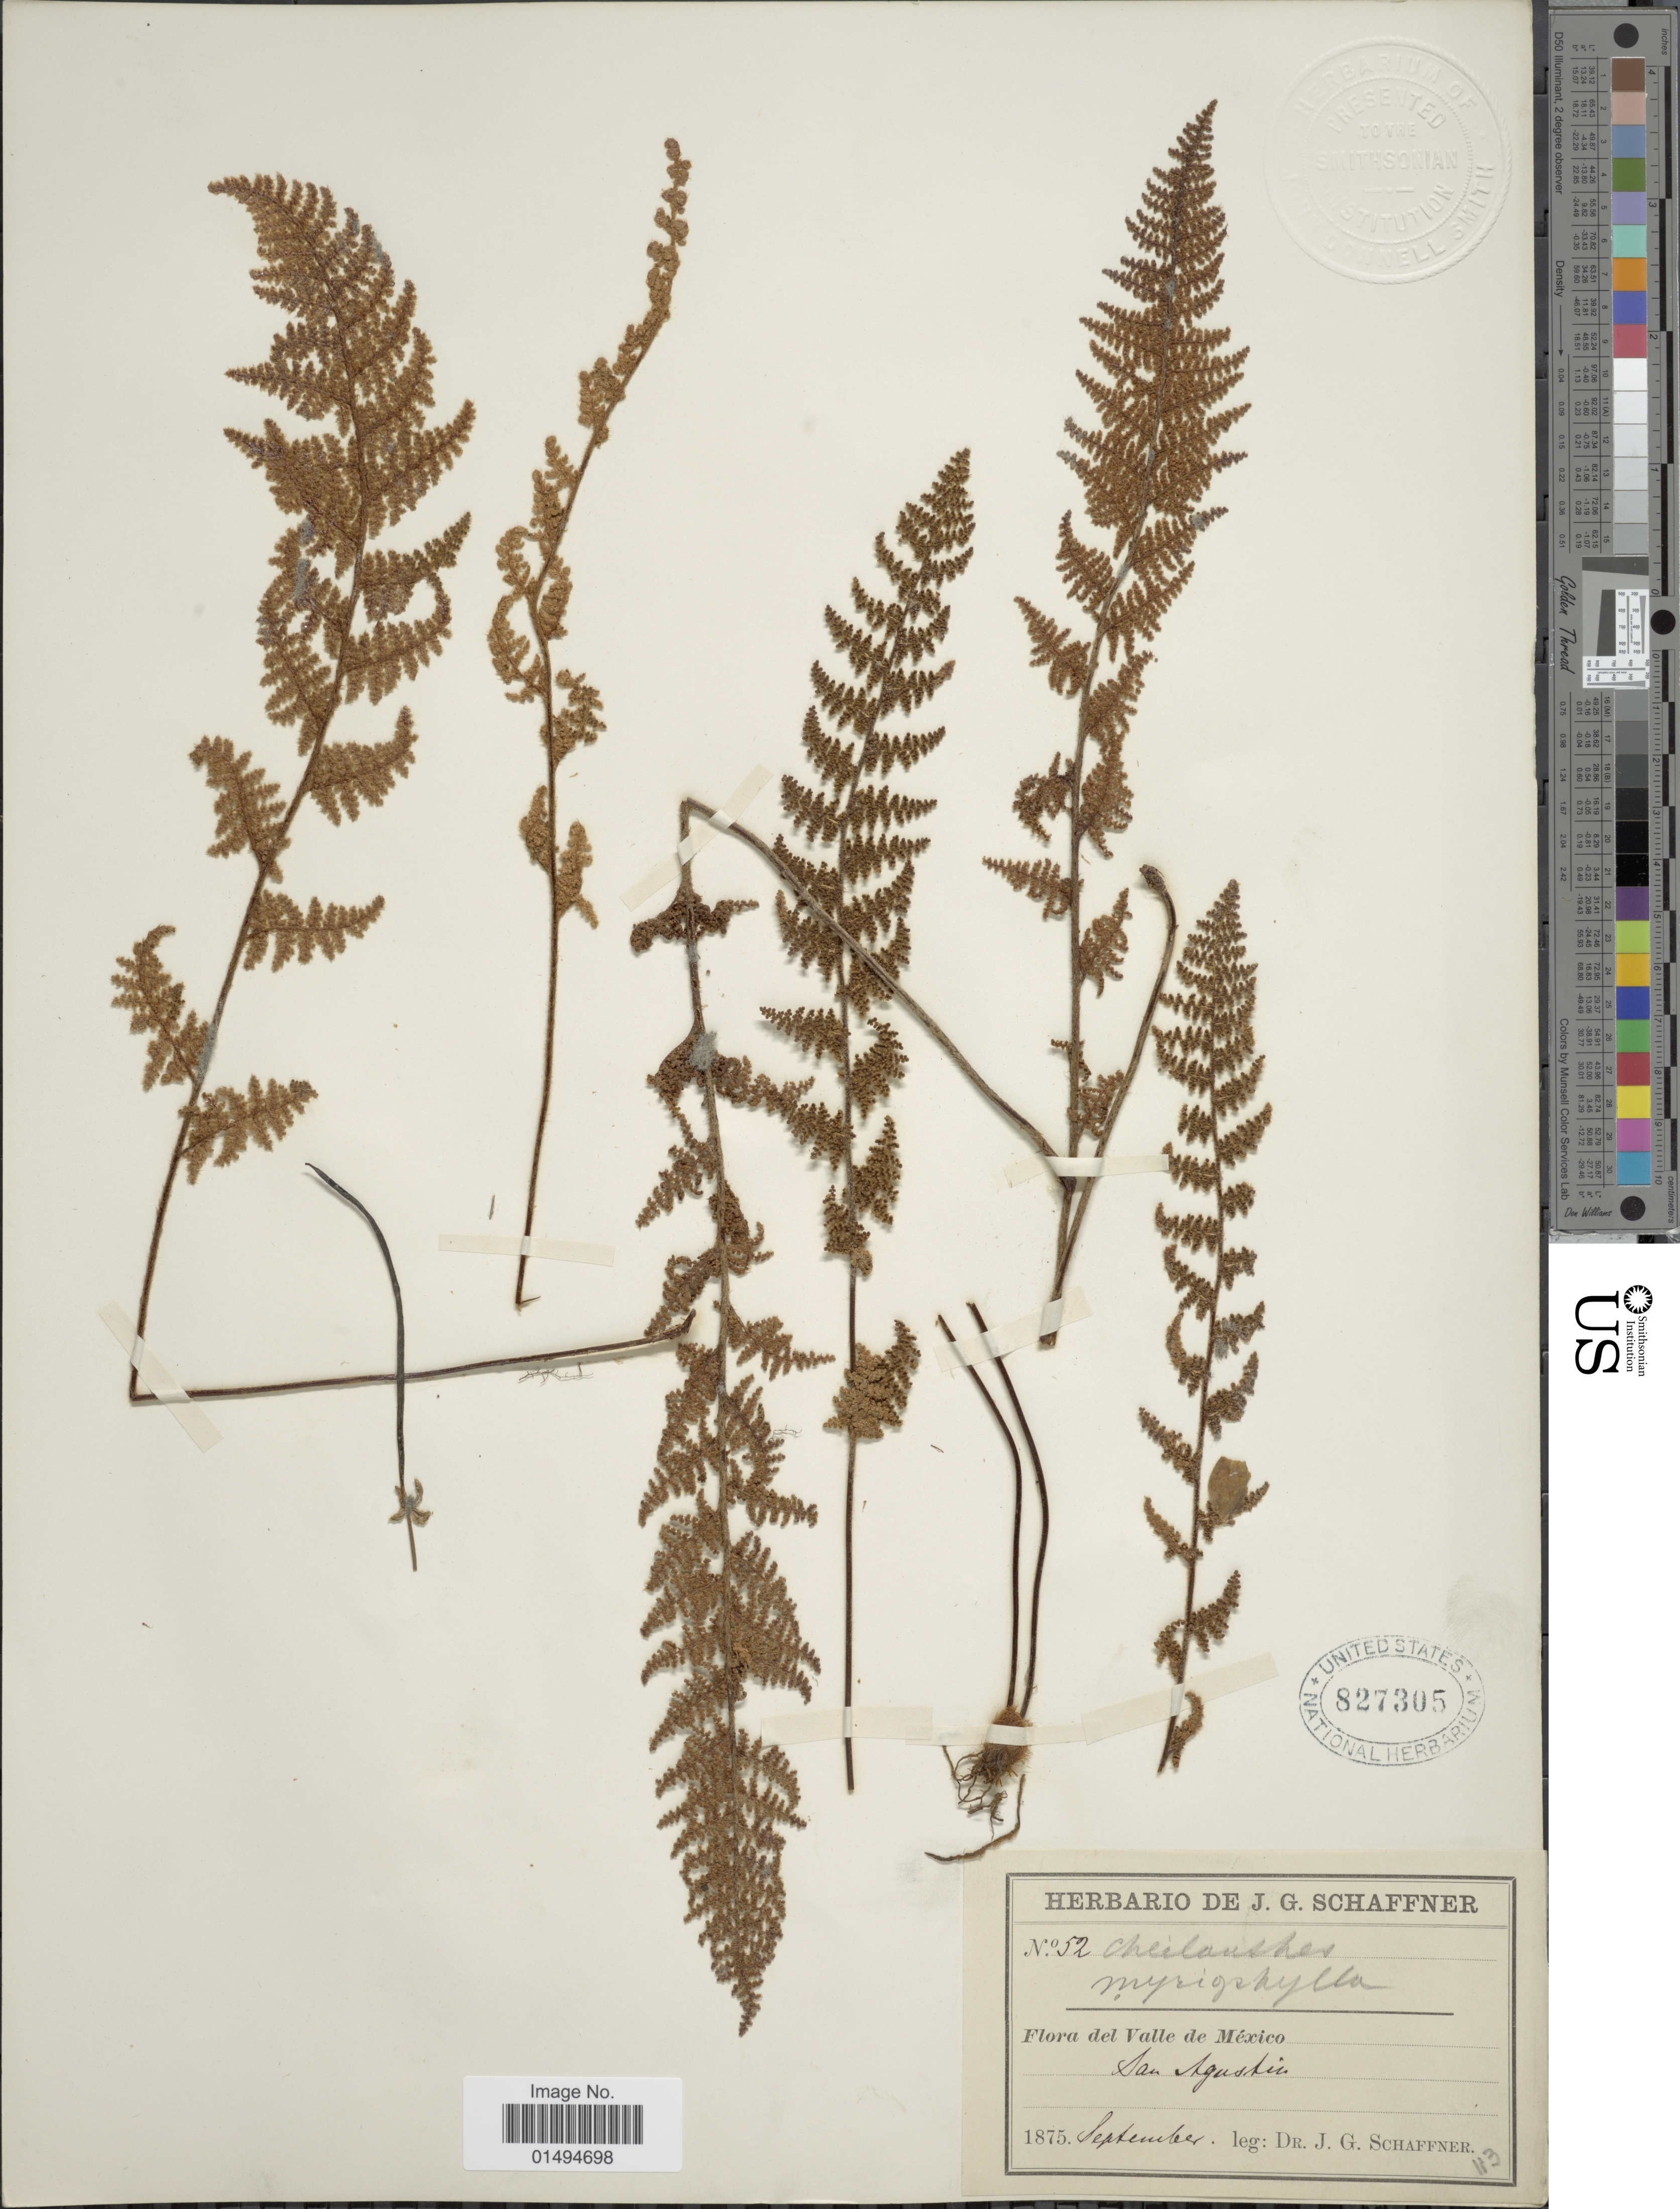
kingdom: Plantae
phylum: Tracheophyta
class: Polypodiopsida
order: Polypodiales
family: Pteridaceae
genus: Myriopteris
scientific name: Myriopteris myriophylla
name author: (Desv.) J. Sm.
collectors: J. G. Schaffner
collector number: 52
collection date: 1875-09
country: Mexico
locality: Valle de Mexico, San Agustin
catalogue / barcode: US 827305